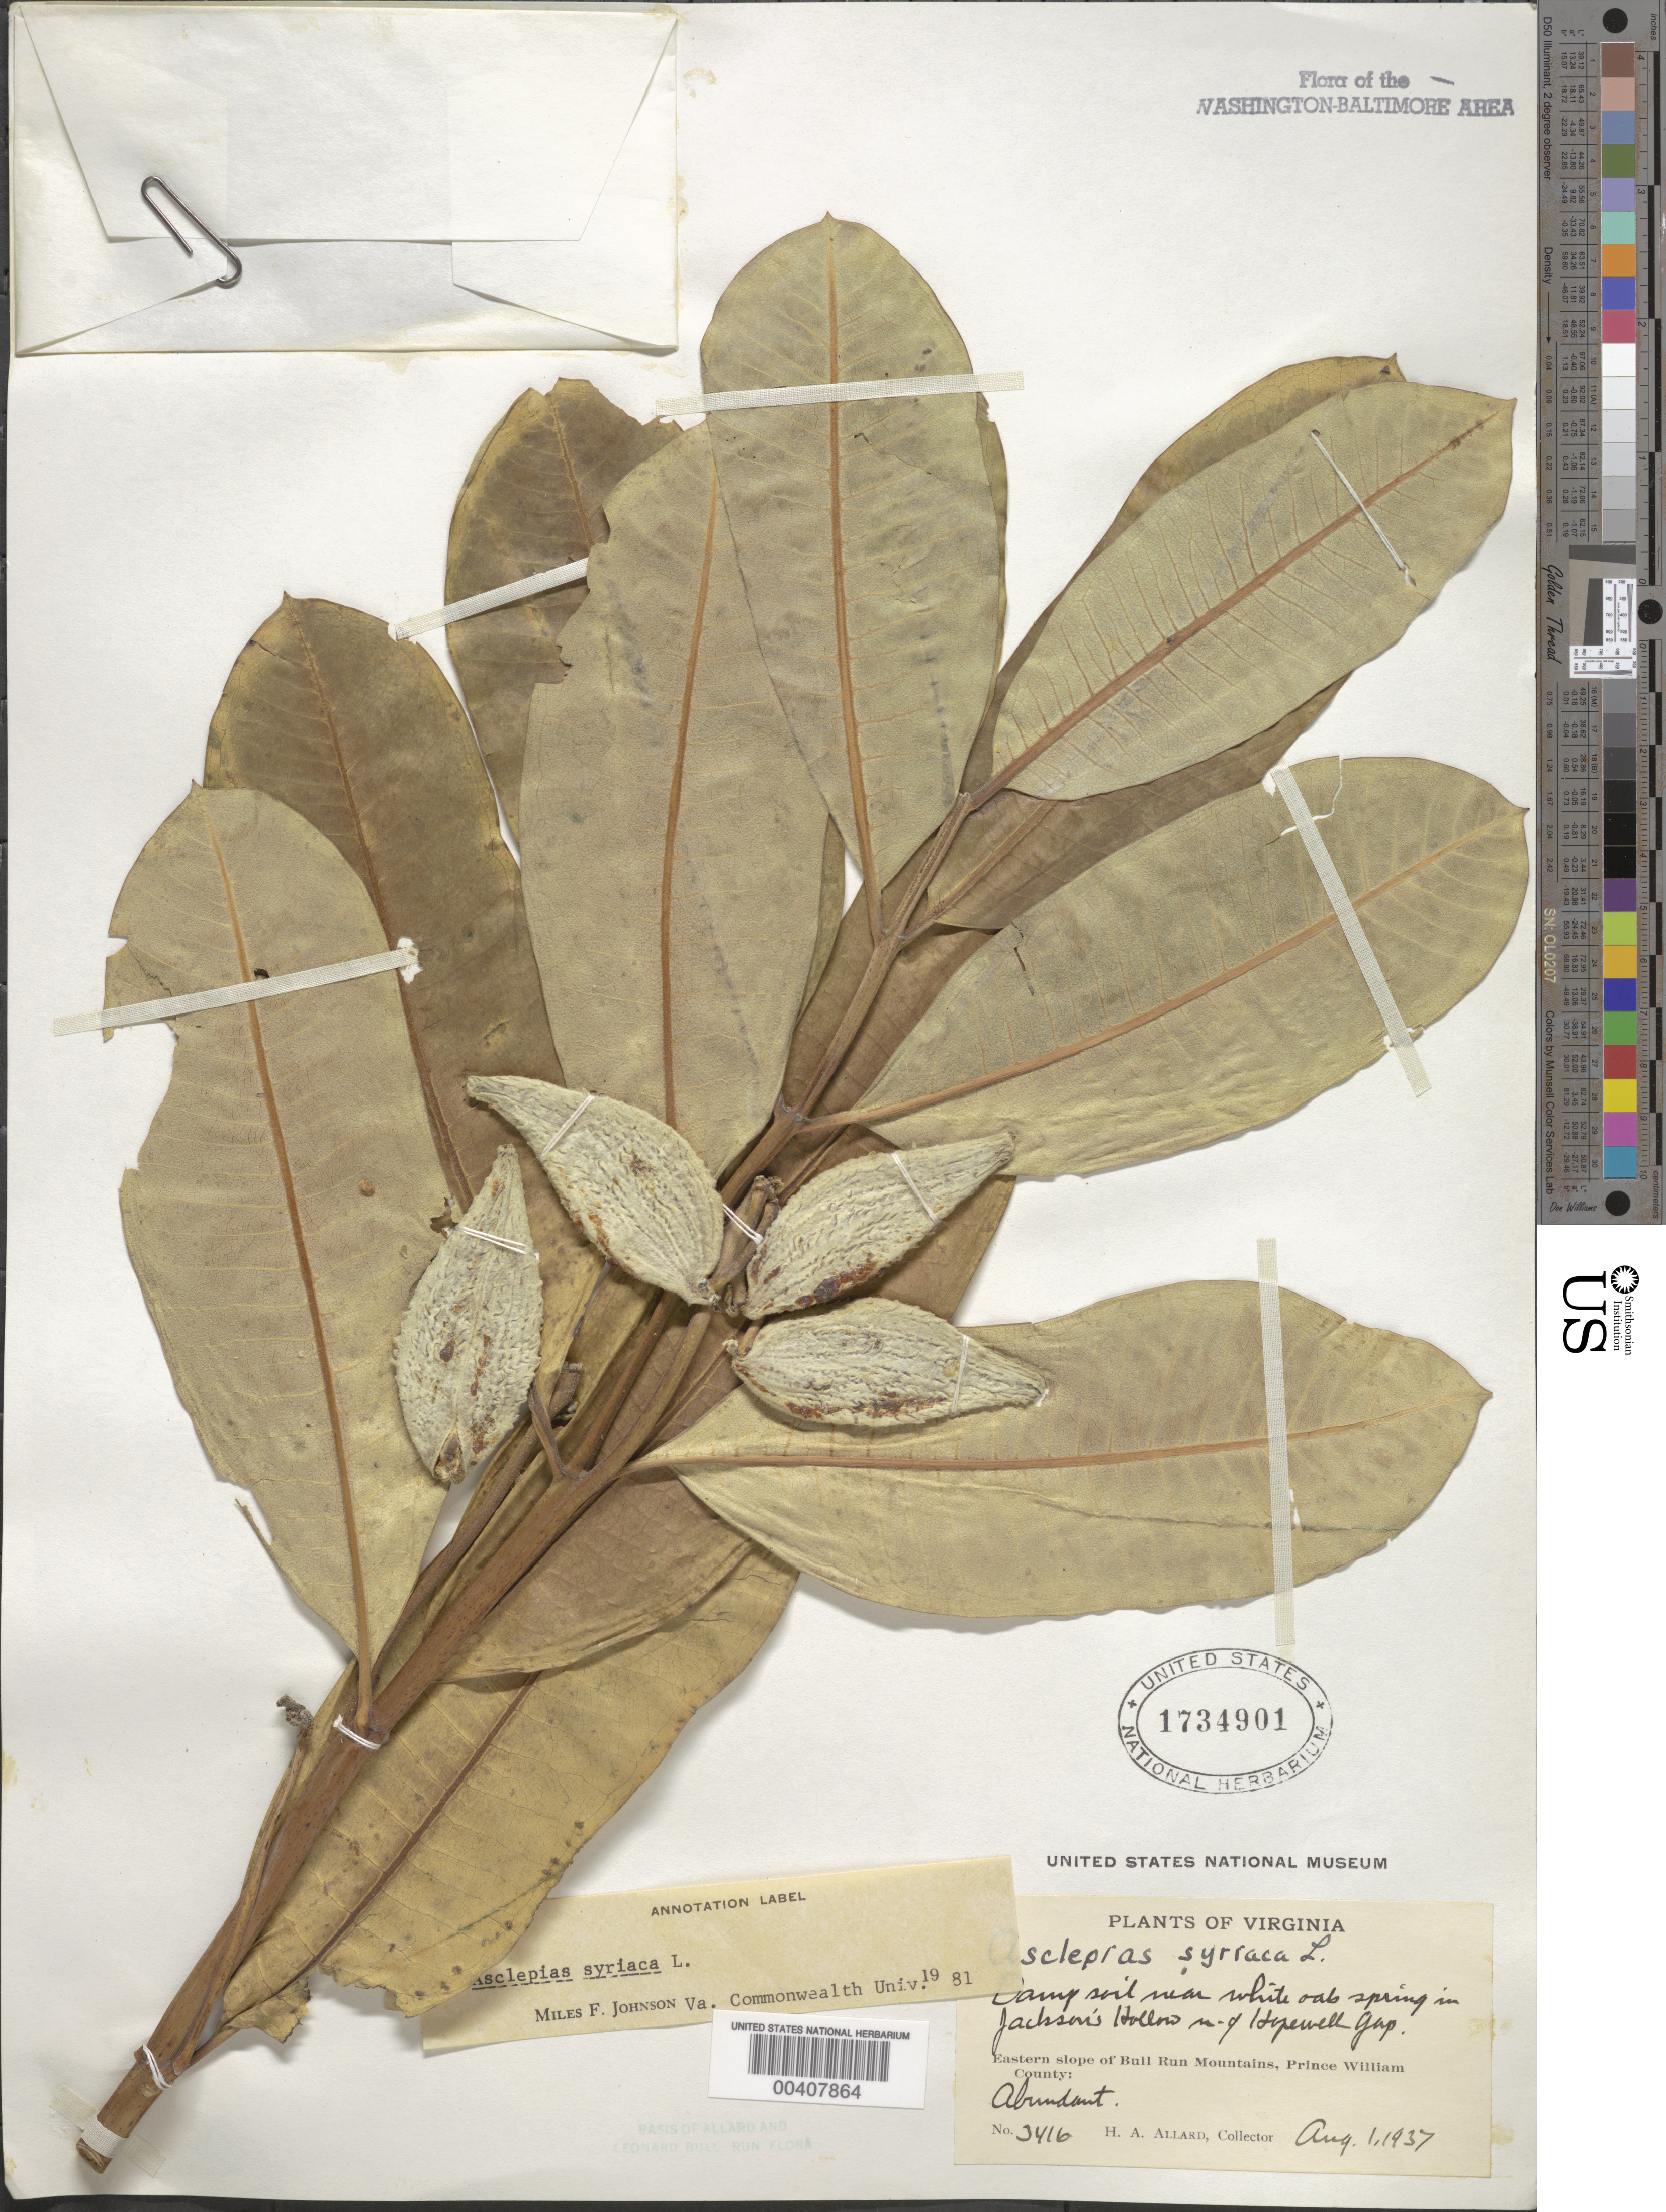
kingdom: Plantae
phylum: Tracheophyta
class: Magnoliopsida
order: Gentianales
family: Apocynaceae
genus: Asclepias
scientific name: Asclepias syriaca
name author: L.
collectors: H. A. Allard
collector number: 3416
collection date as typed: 01 Aug 1937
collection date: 1937-08-01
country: United States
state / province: Virginia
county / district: Prince William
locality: North of Hopewell Gap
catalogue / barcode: US 1734901